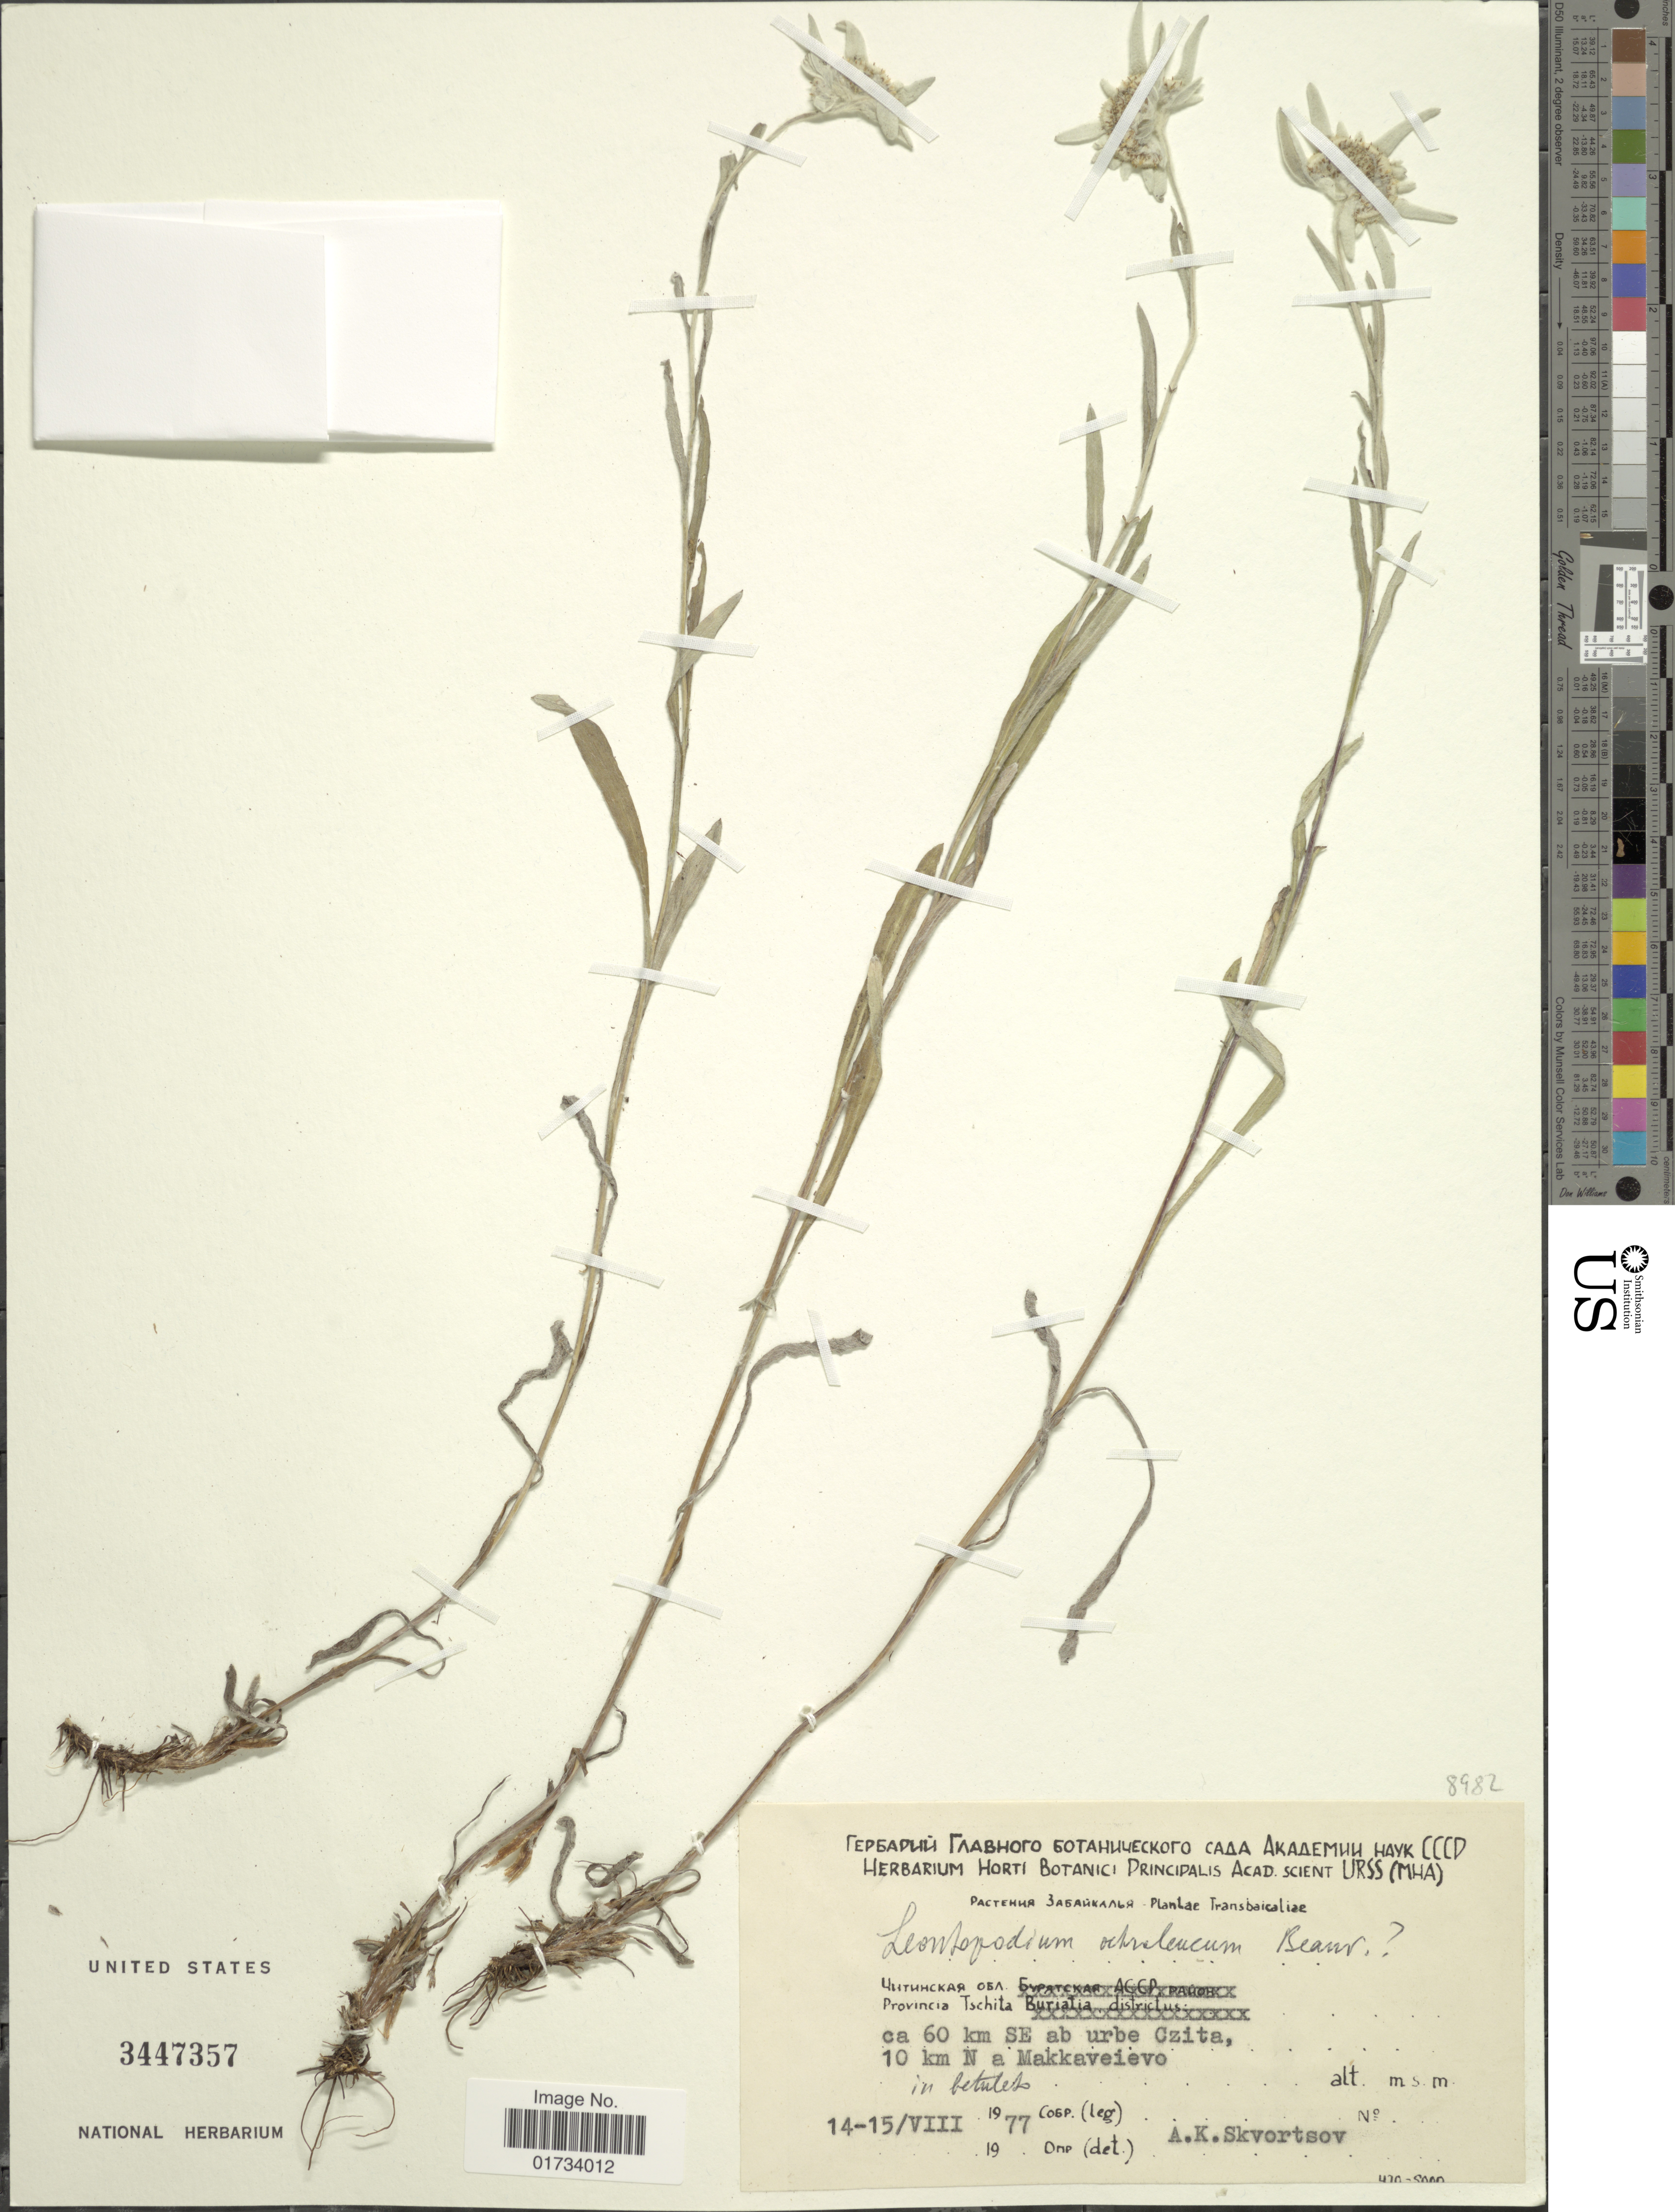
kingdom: Plantae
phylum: Tracheophyta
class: Magnoliopsida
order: Asterales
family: Asteraceae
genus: Leontopodium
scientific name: Leontopodium ochroleucum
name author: Beauverd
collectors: A. K. Skvortsov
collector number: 8982?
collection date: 1977-08-14/1977-08-15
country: Russian Federation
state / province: Zabaykalsky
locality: Provincia Tschita, ca 60 km SE ab urbe Czita, 10 km N a Makkaveievo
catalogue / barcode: US 3447357